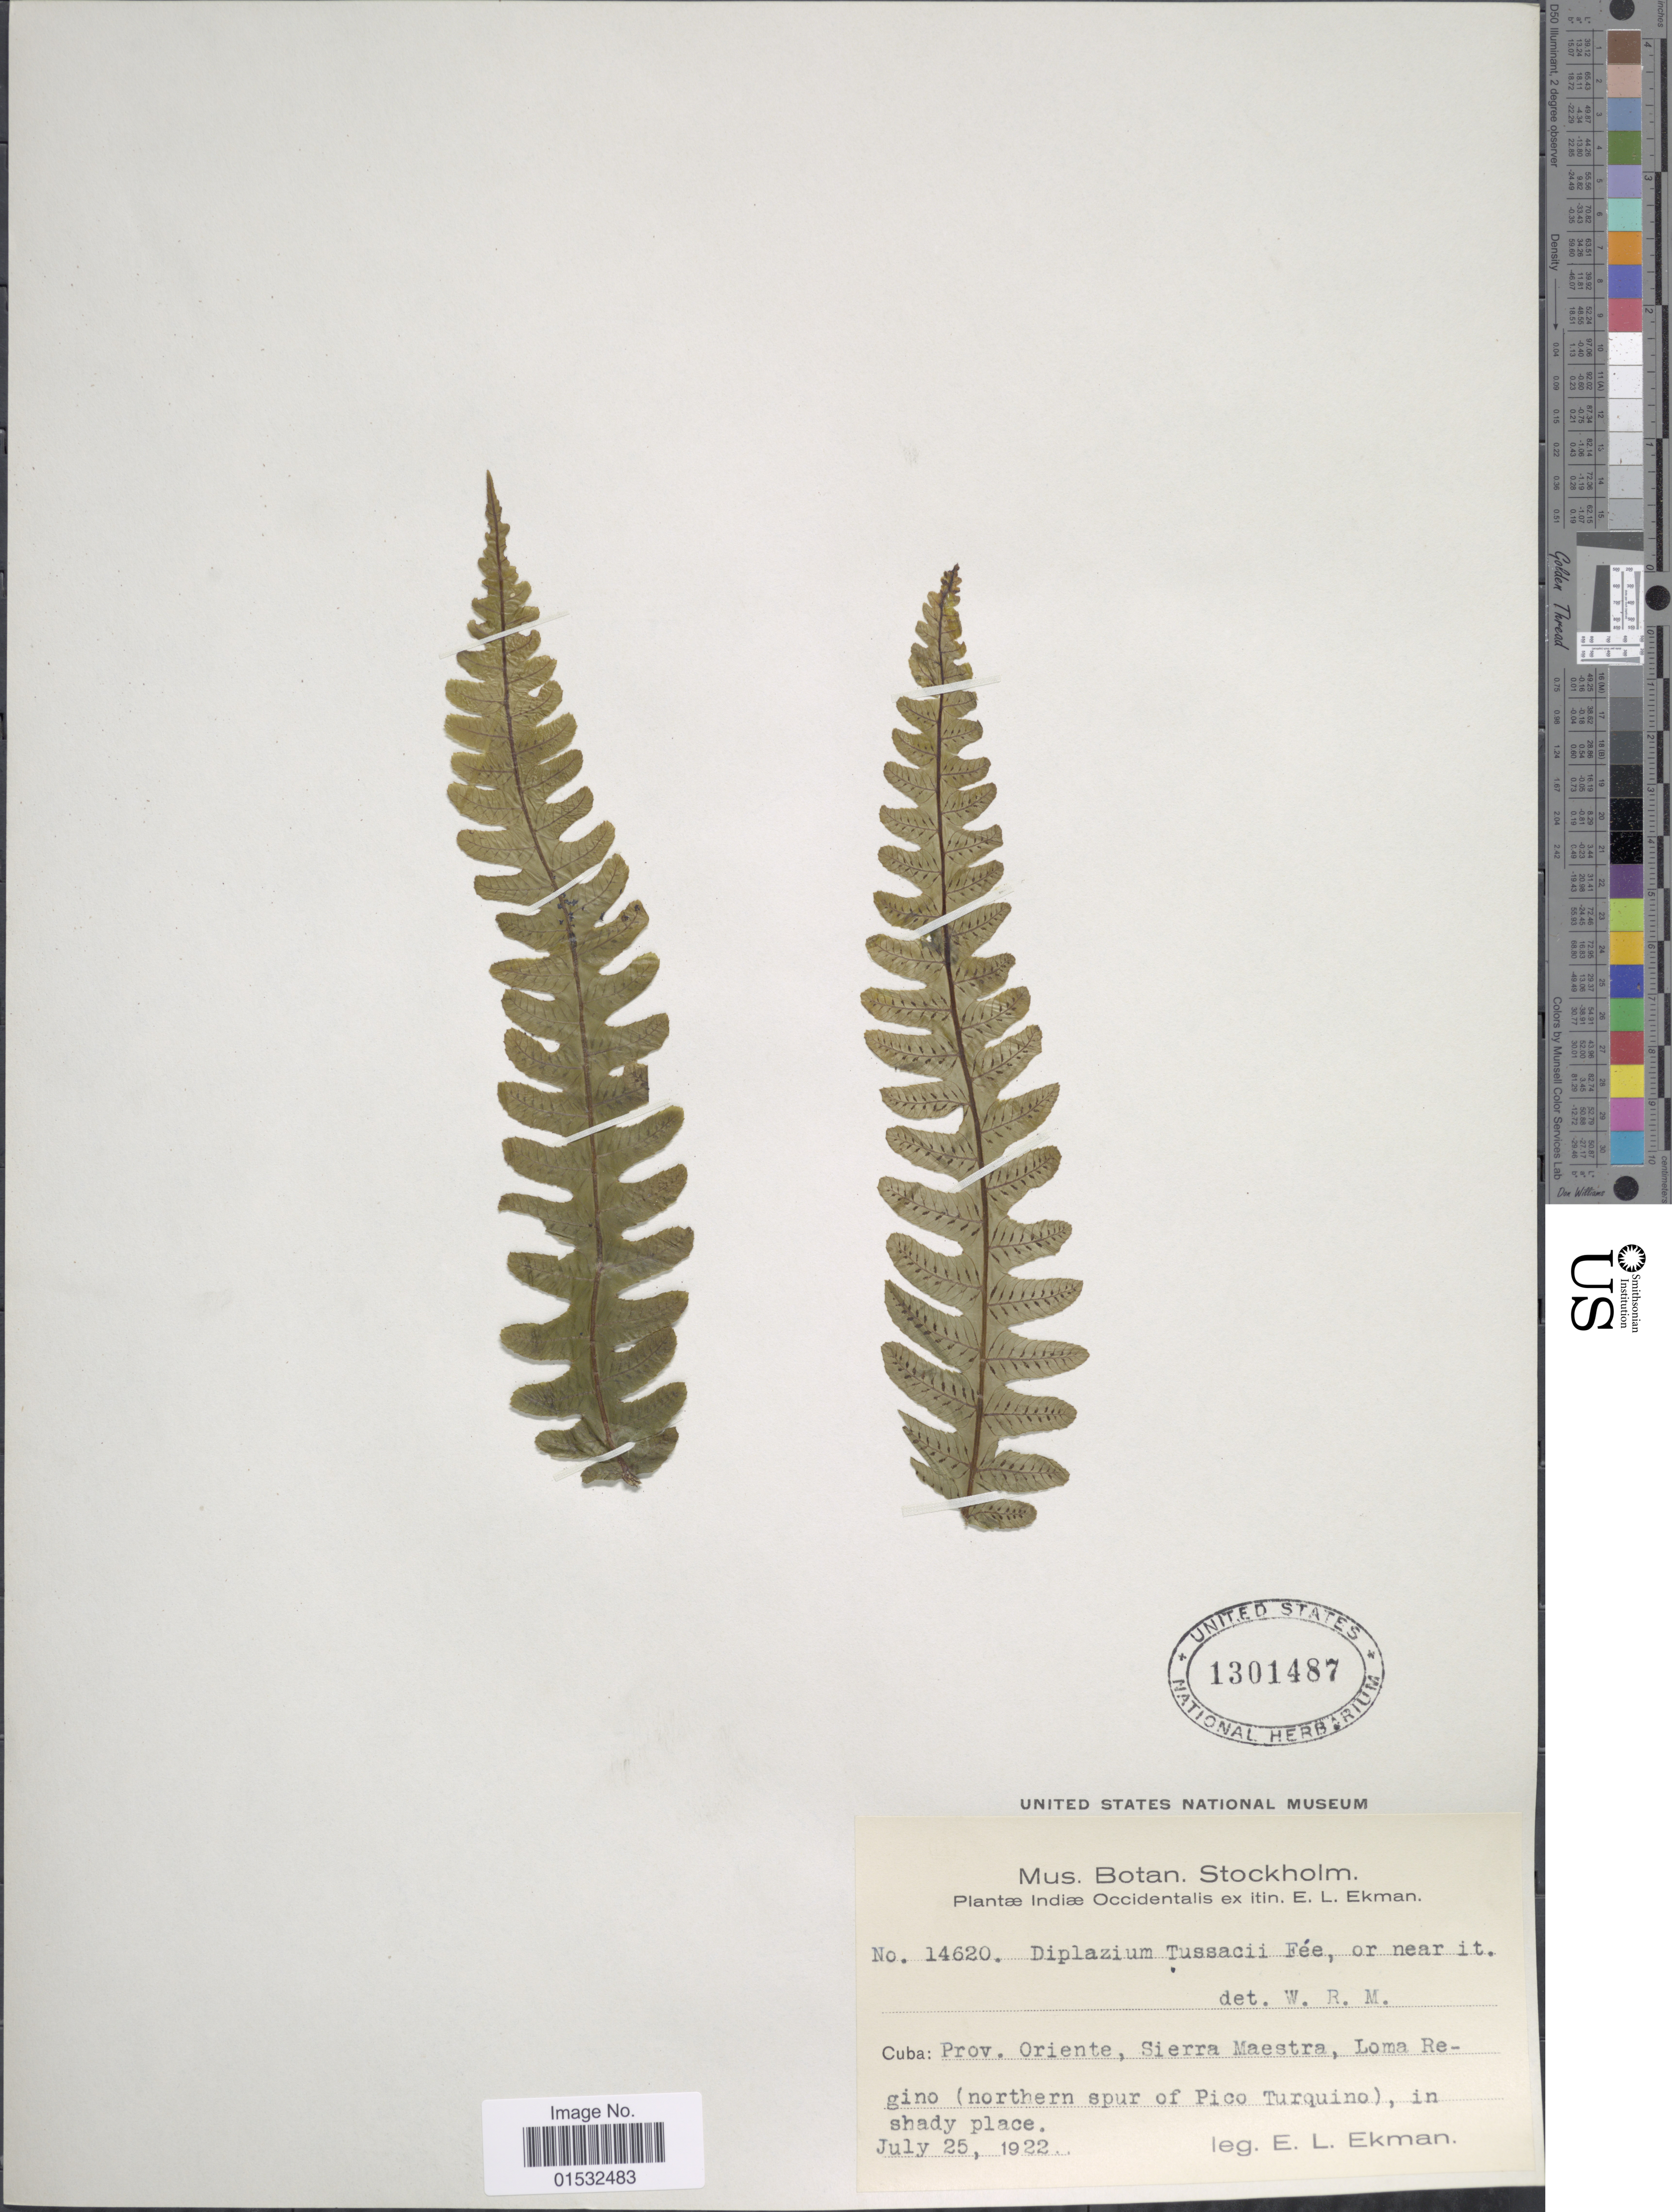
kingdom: Plantae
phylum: Tracheophyta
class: Polypodiopsida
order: Polypodiales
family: Athyriaceae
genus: Diplazium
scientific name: Diplazium tussacii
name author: Fée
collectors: E. L. Ekman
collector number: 14620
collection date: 1922-07-25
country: Cuba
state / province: Oriente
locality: Sierra Maestra, Loma Regino (northern spur of Pico Turquino)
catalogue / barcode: US 1301487